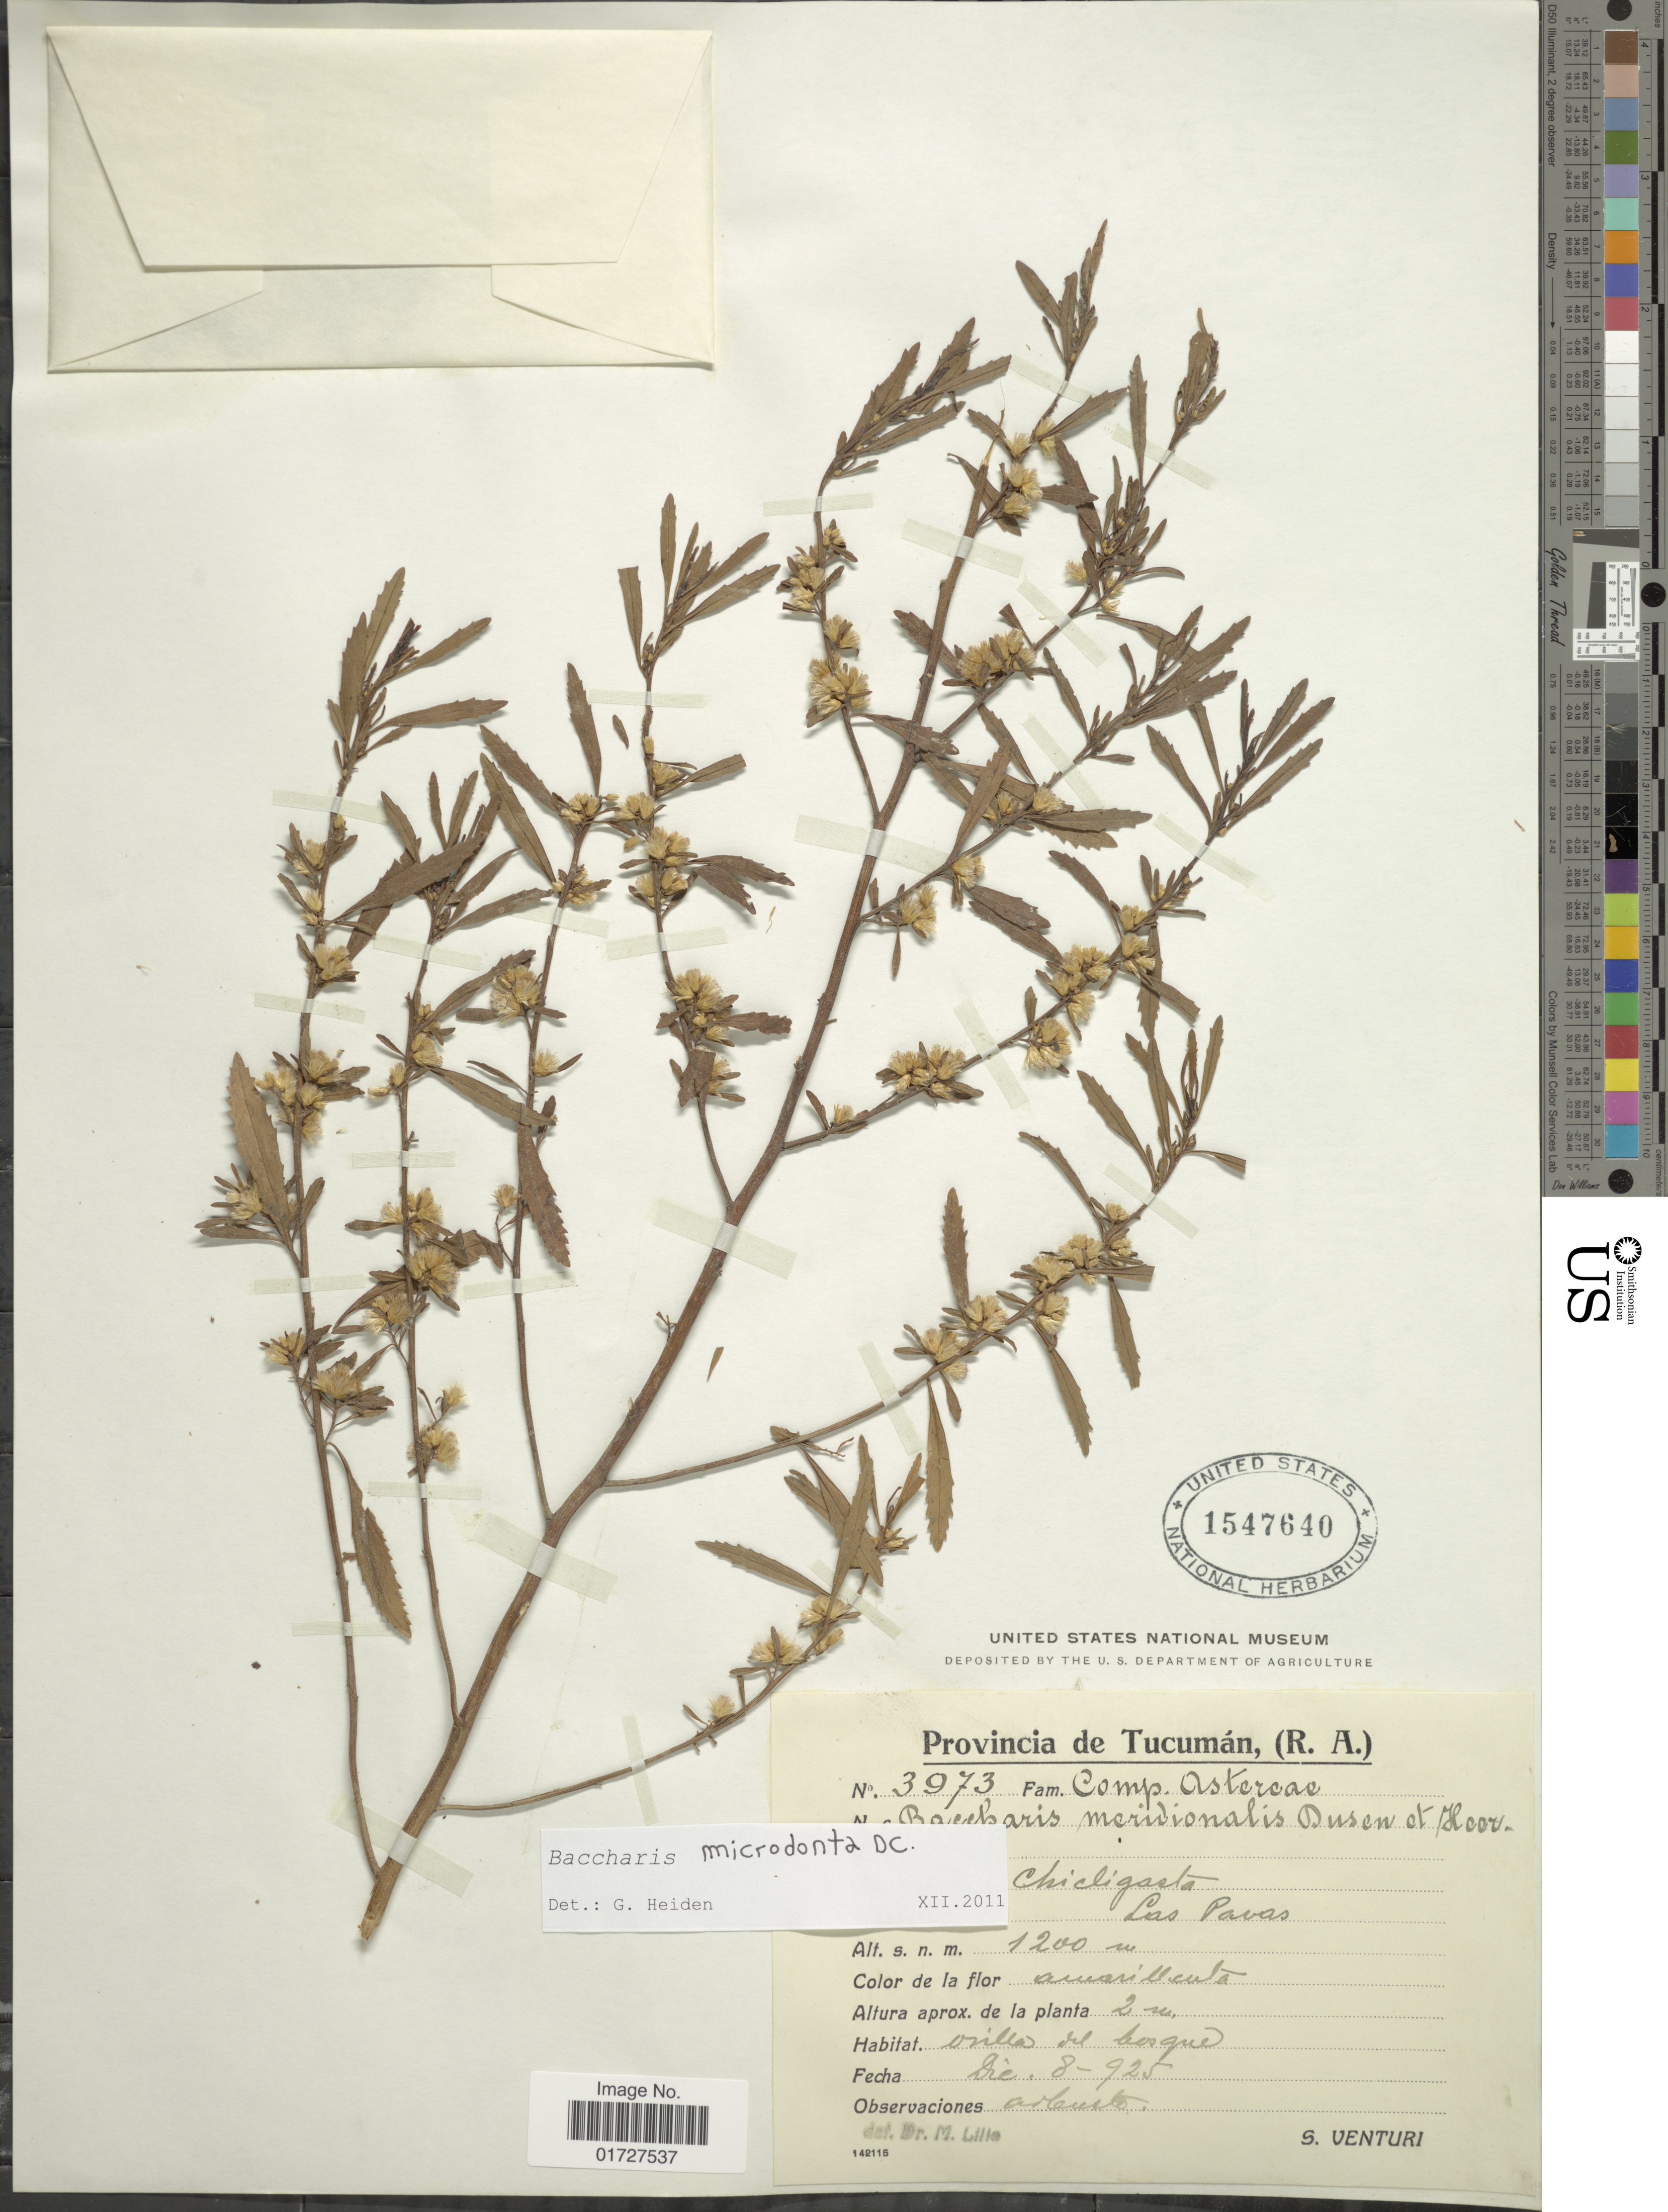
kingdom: Plantae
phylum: Tracheophyta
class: Magnoliopsida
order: Asterales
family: Asteraceae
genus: Baccharis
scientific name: Baccharis microdonta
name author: DC.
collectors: S. Venturi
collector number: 3973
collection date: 1925-12-08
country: Argentina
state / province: Tucuman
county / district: Chicligasta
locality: Las Pavas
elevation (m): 1200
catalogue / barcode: US 1547640